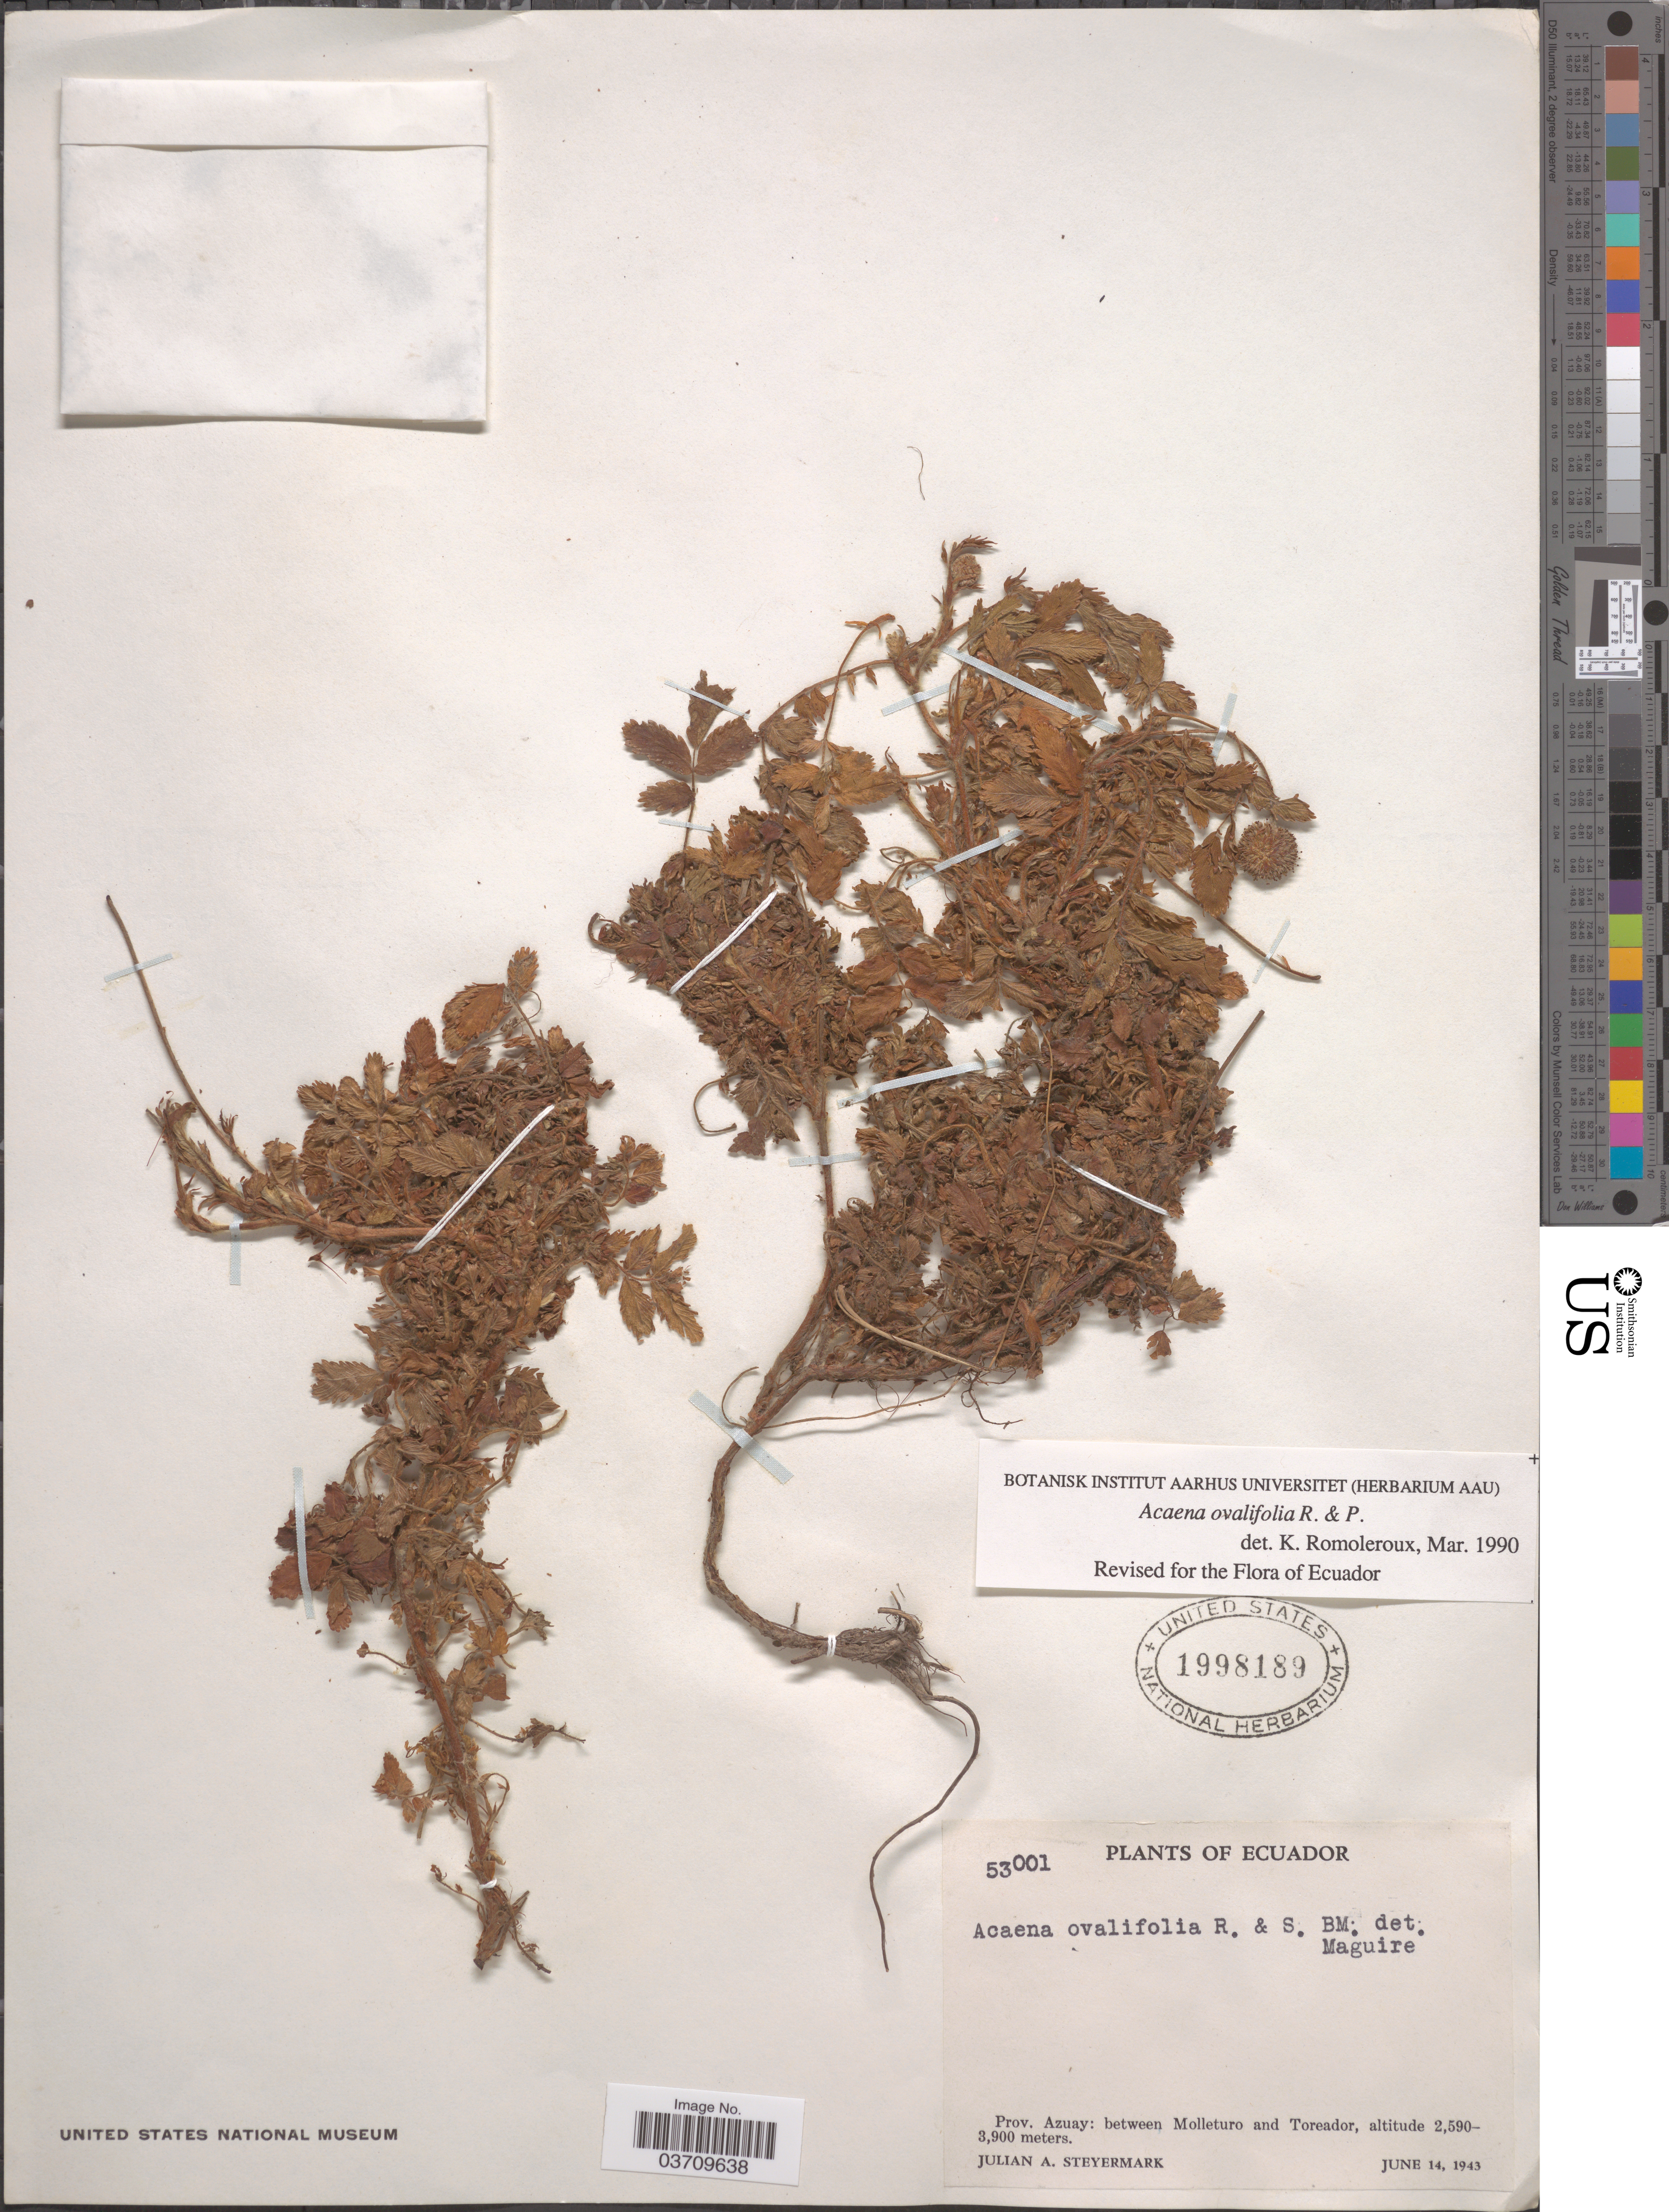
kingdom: Plantae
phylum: Tracheophyta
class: Magnoliopsida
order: Rosales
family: Rosaceae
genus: Acaena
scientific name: Acaena ovalifolia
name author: Ruiz & Pav.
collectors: J. Steyermark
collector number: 53001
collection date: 1943-06-14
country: Ecuador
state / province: Azuay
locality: Between Molleturo and Toreador.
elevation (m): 2590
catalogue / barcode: US 1998189